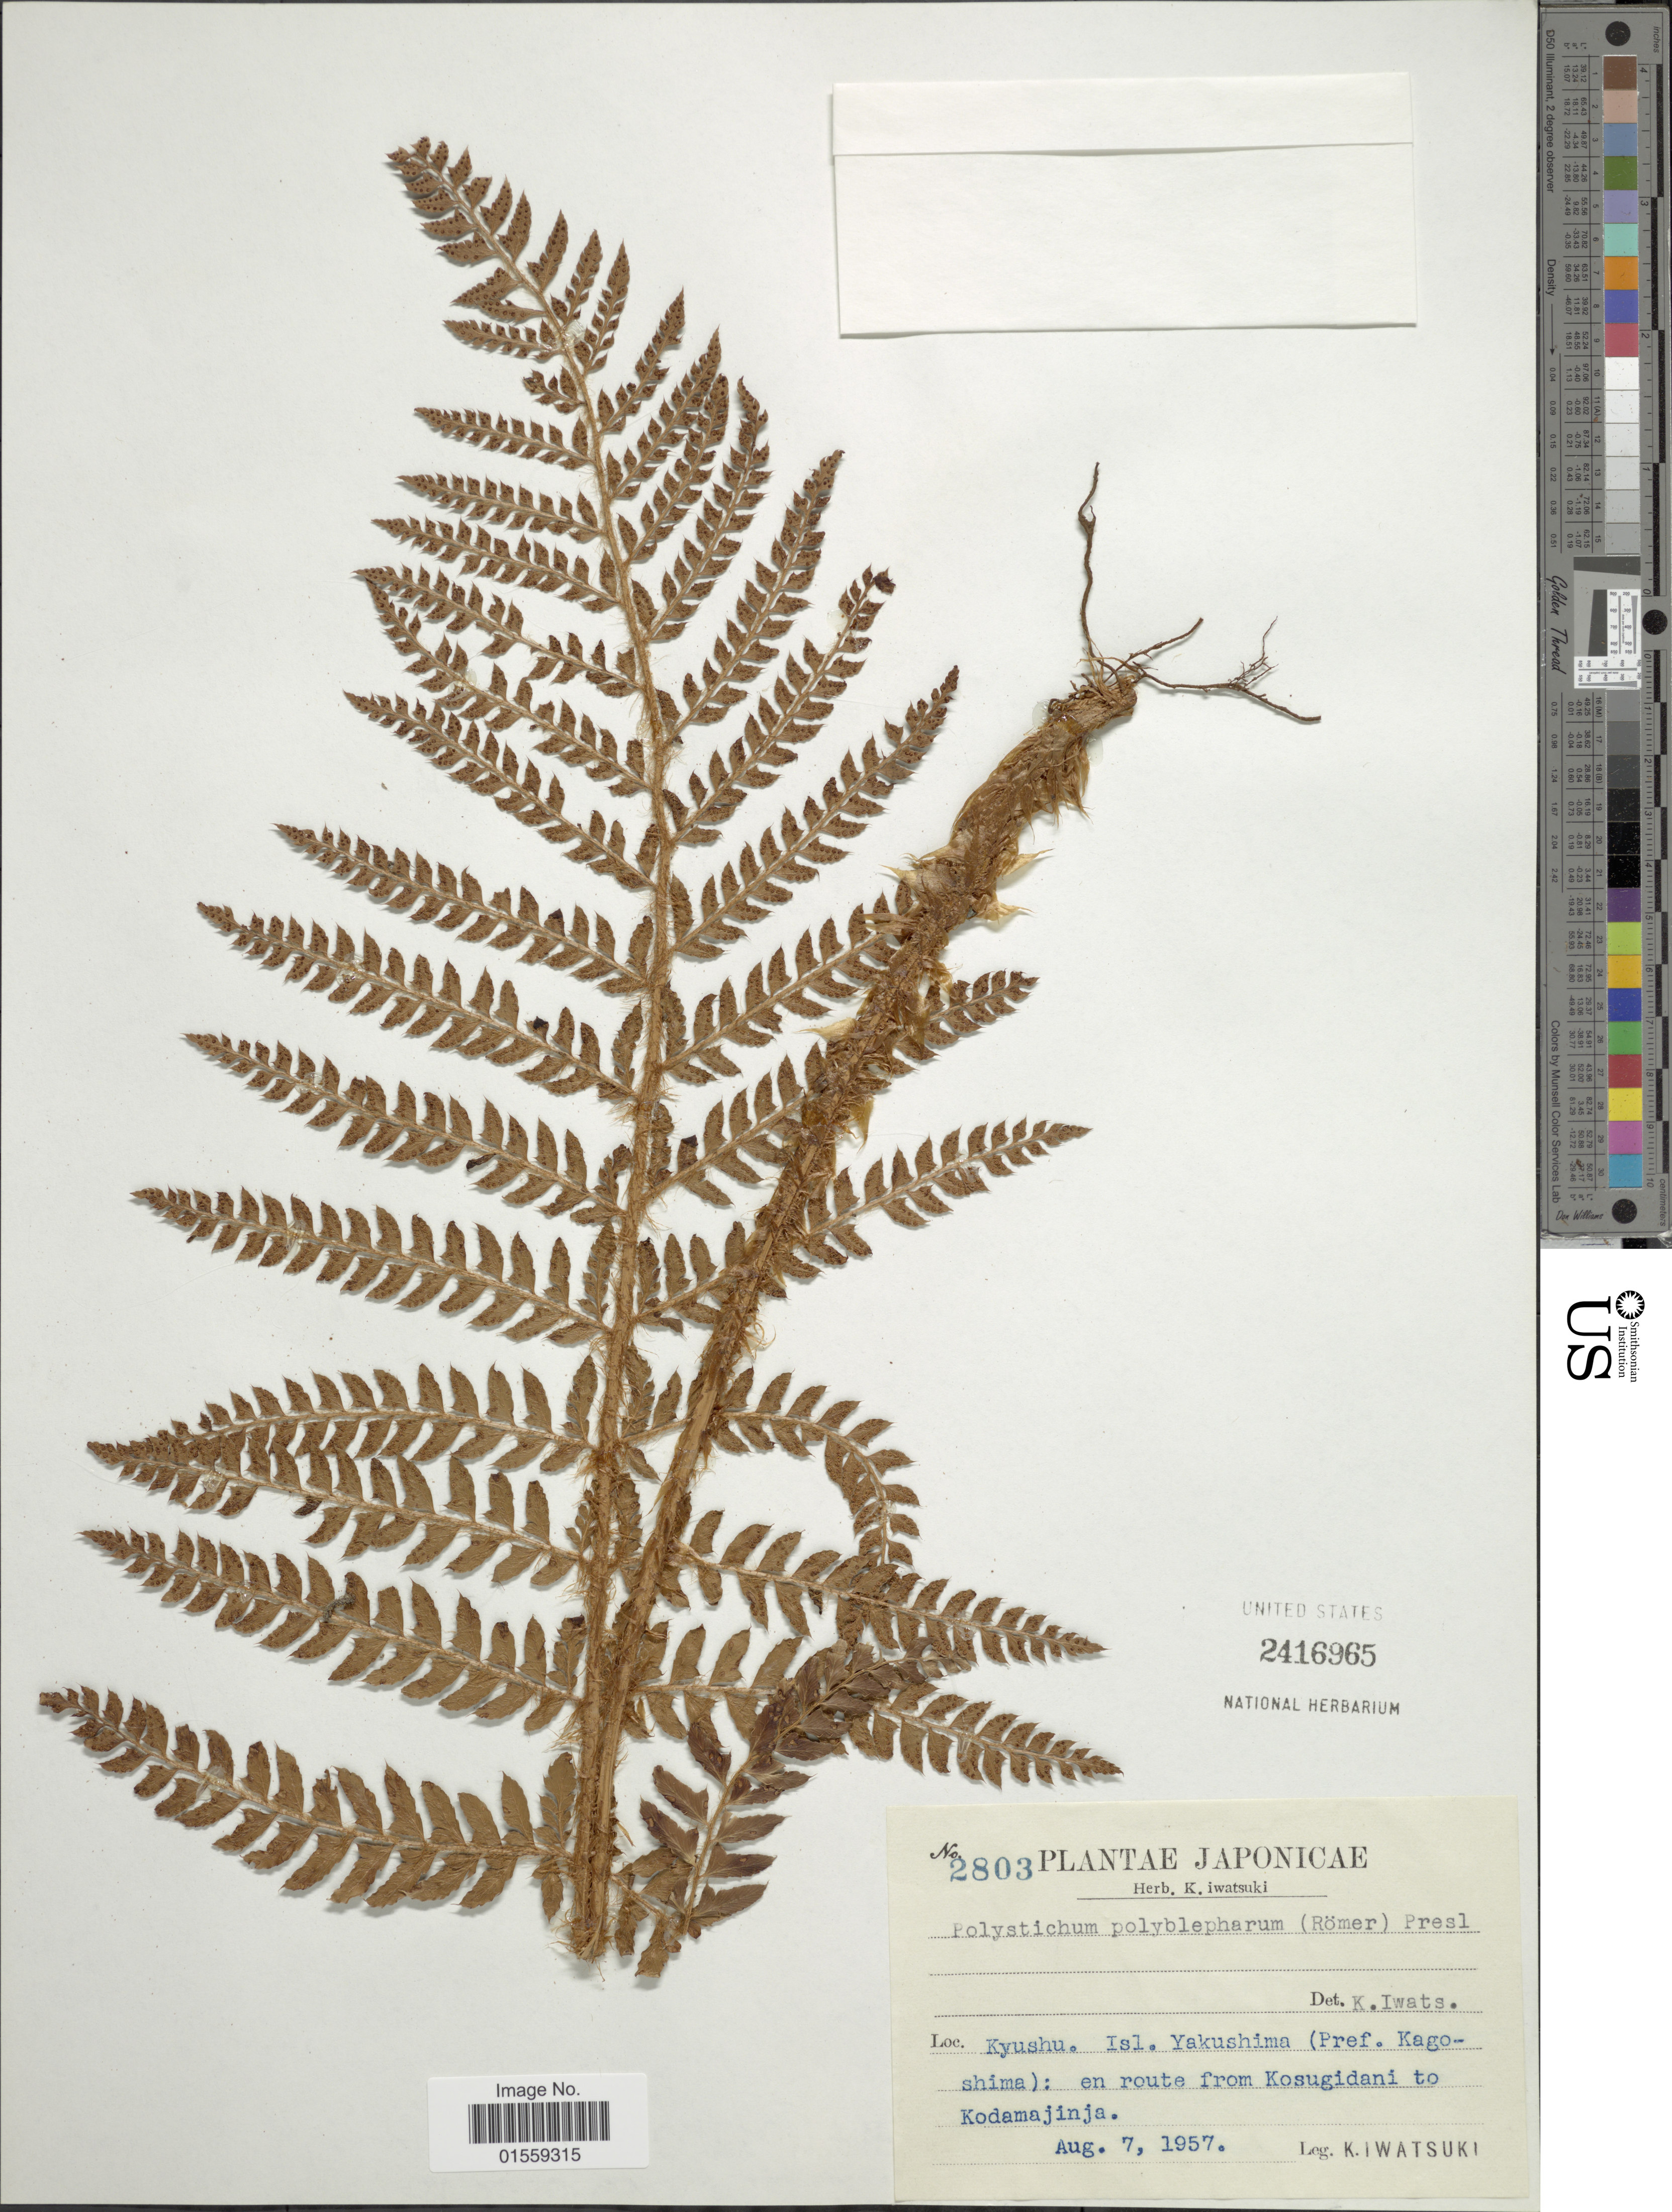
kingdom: Plantae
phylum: Tracheophyta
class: Polypodiopsida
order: Polypodiales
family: Dryopteridaceae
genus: Polystichum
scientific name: Polystichum polyblepharum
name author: (Roemer ex Kunze) C. Presl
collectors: K. Iwatsuki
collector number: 2803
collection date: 1957-08-07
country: Japan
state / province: Kagosima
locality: Japonicae, Kyushu, Isl pYakushima (pref. Kagoshima) : en route from Kosugidani to Kodamajinja.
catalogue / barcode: US 2416965